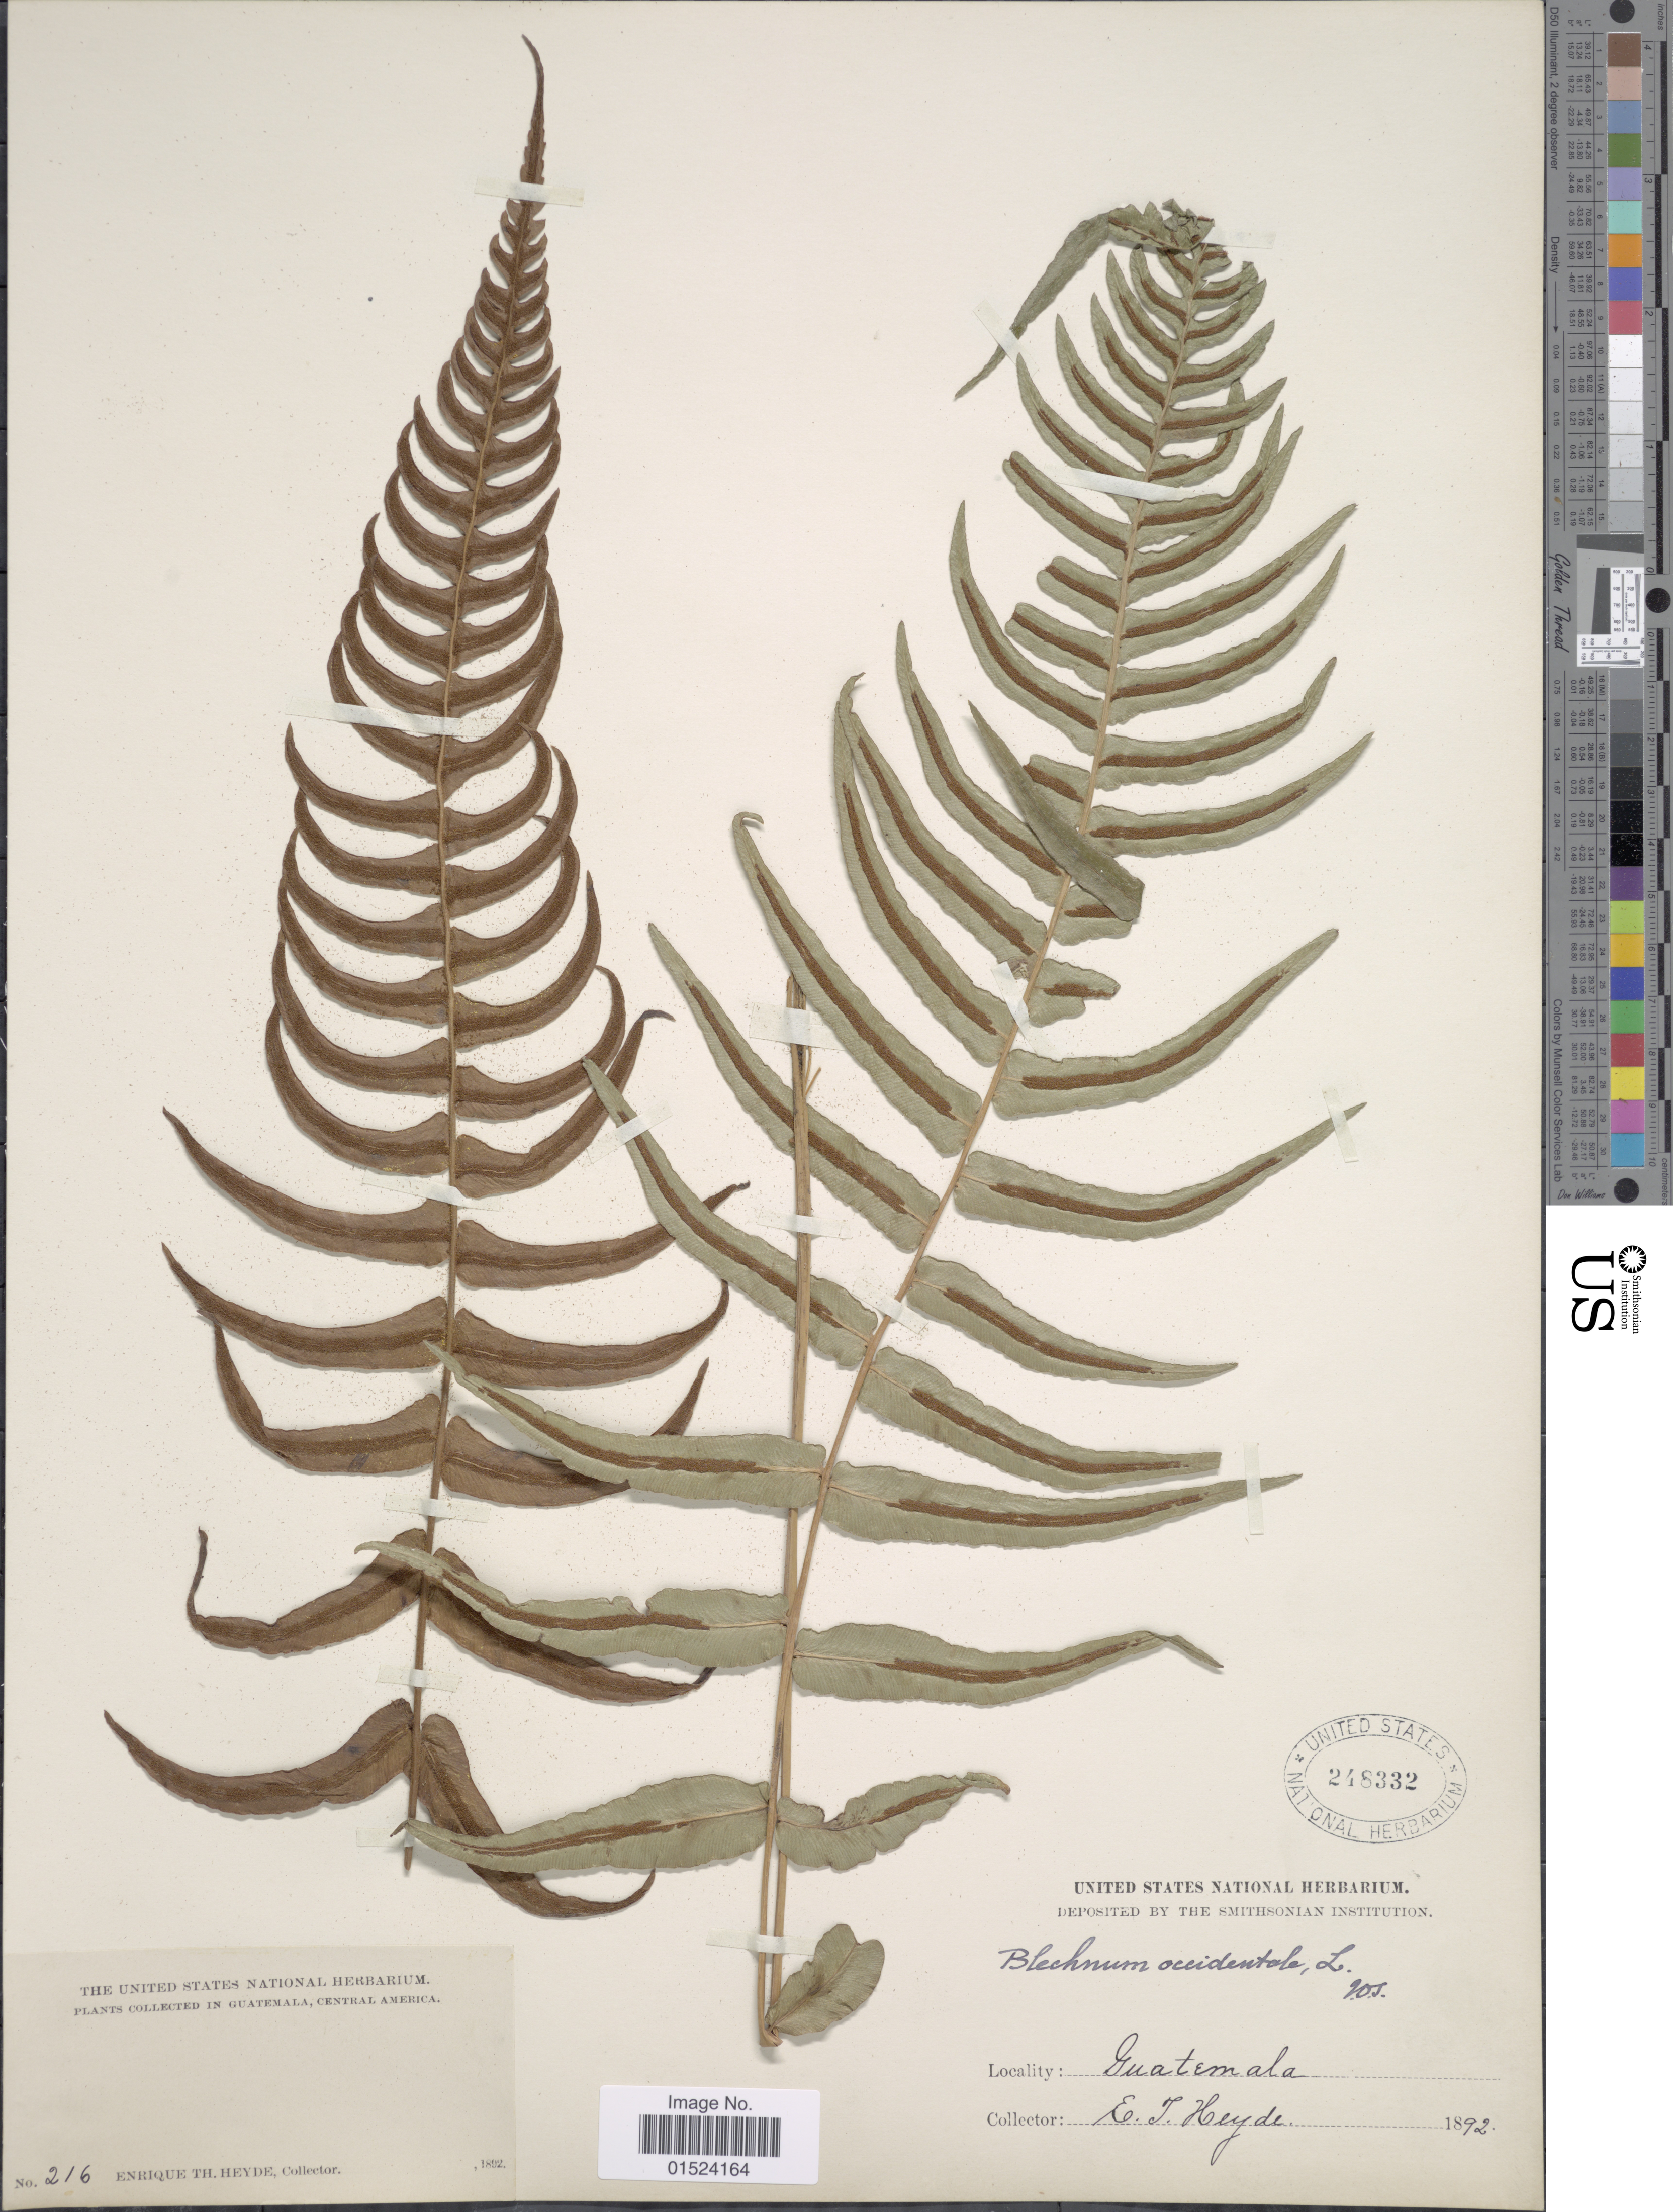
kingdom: Plantae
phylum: Tracheophyta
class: Polypodiopsida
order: Polypodiales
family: Blechnaceae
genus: Blechnum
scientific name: Blechnum occidentale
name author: L.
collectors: E. T. Heyde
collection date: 1892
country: Guatemala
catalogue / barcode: US 248332